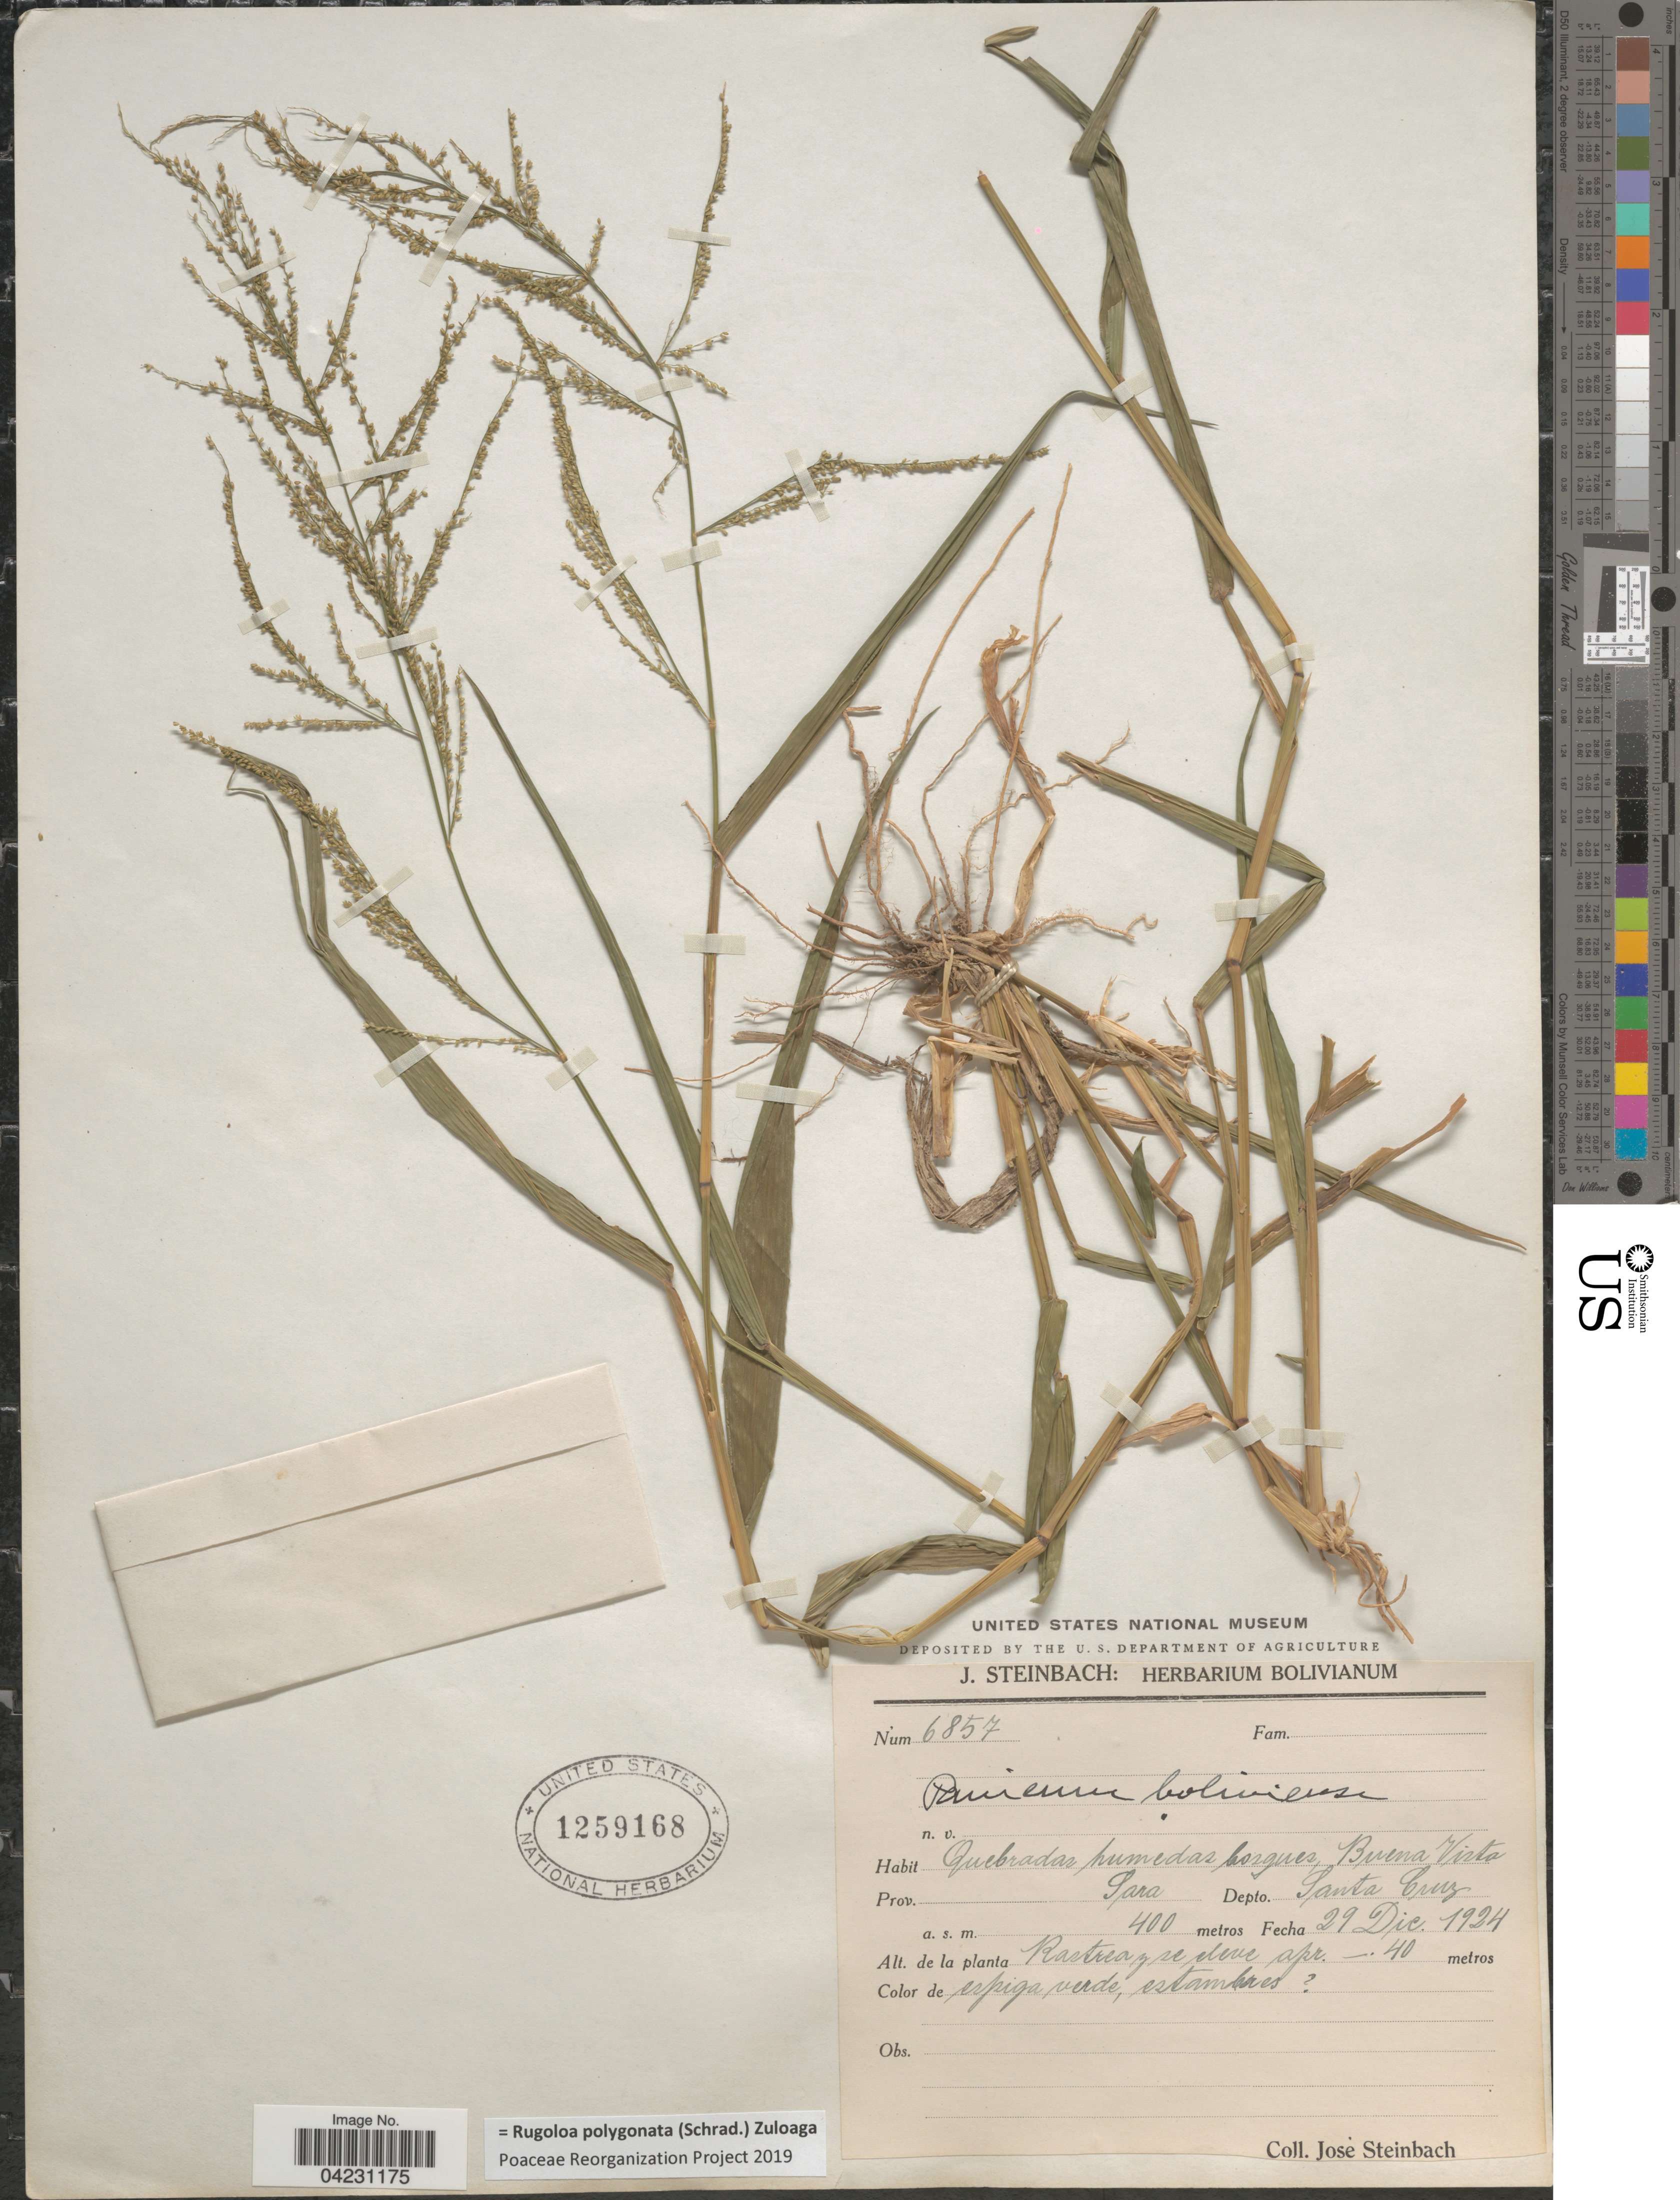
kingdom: Plantae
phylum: Tracheophyta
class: Liliopsida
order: Poales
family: Poaceae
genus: Rugoloa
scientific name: Rugoloa polygonata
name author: (Schrad.) Zuloaga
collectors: J. Steinbach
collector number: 6857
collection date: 1924-12-29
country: Bolivia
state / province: Santa Cruz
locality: Quebradas humedas bosques Buena Vista. Prov. Sara. Depto. Santa Cruz.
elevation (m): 400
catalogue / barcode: US 1259168